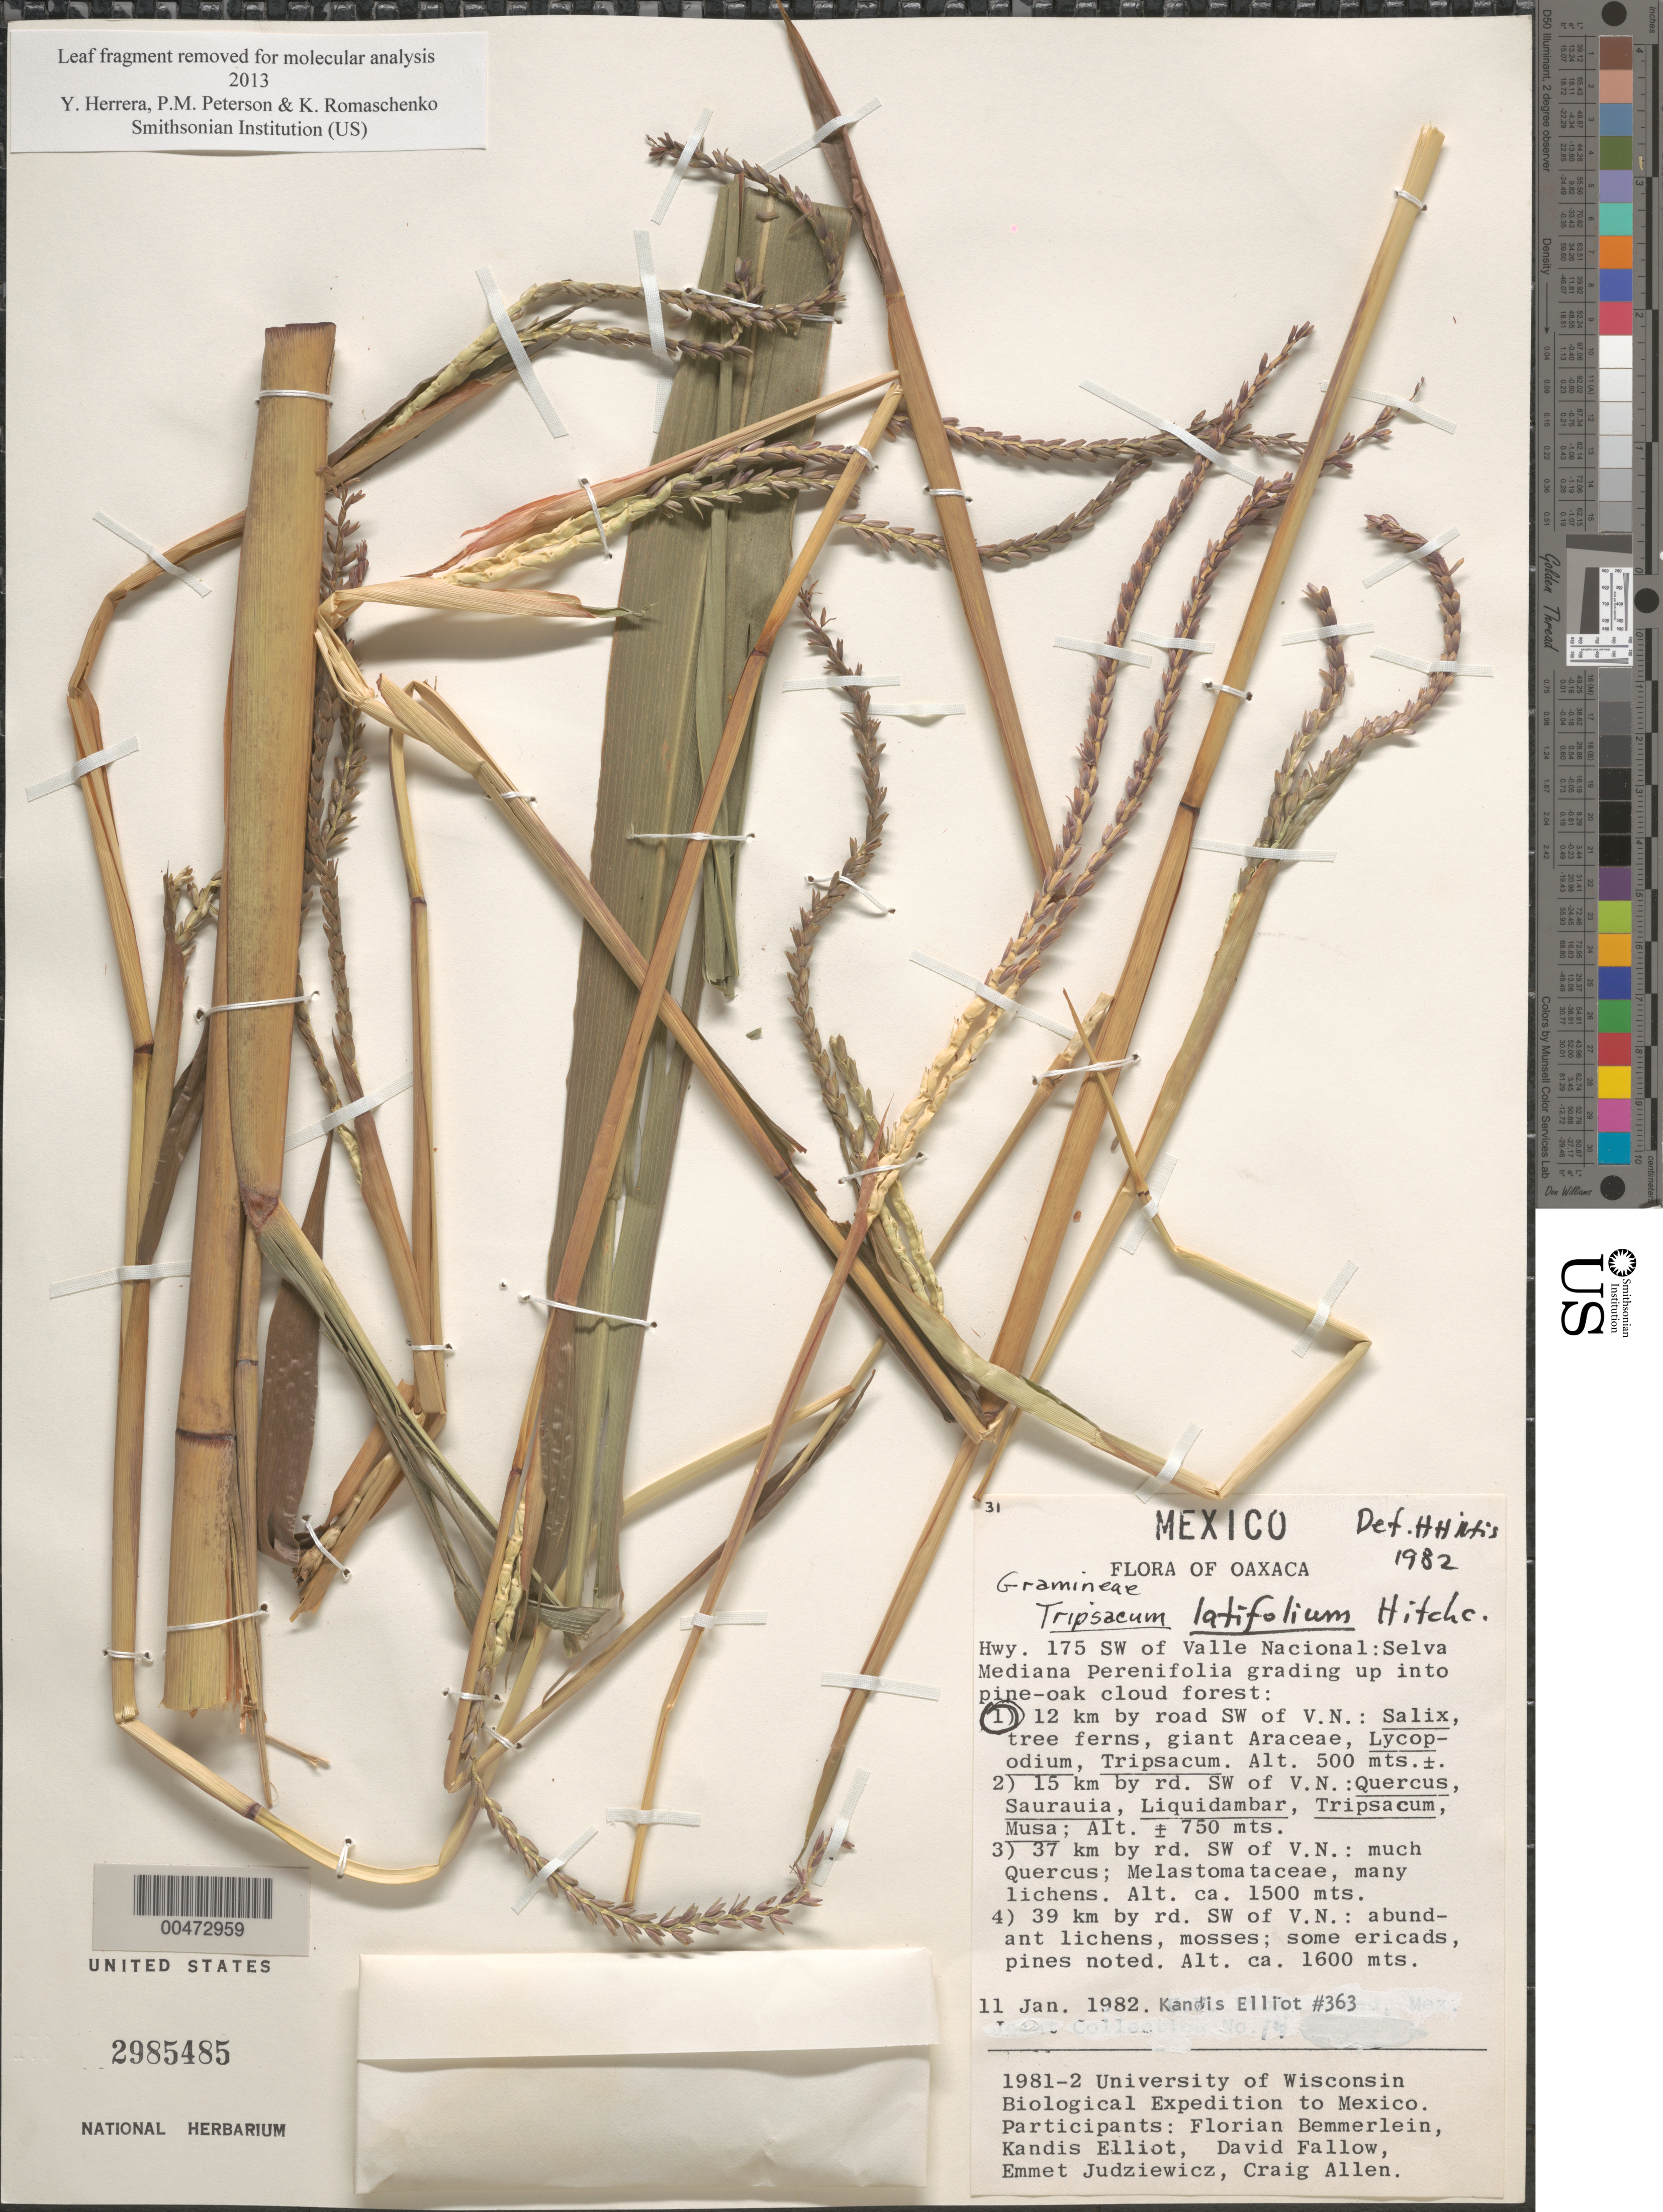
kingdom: Plantae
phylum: Tracheophyta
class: Liliopsida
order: Poales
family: Poaceae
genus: Tripsacum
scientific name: Tripsacum latifolium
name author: Hitchc.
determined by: Iltis, Hugh Hellmut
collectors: K. Elliot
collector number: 363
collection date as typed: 11 Jan 1982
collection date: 1982-01-11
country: Mexico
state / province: Oaxaca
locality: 12 km by Hwy 175 SW of Valle Nacional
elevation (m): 500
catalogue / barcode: US 2985485